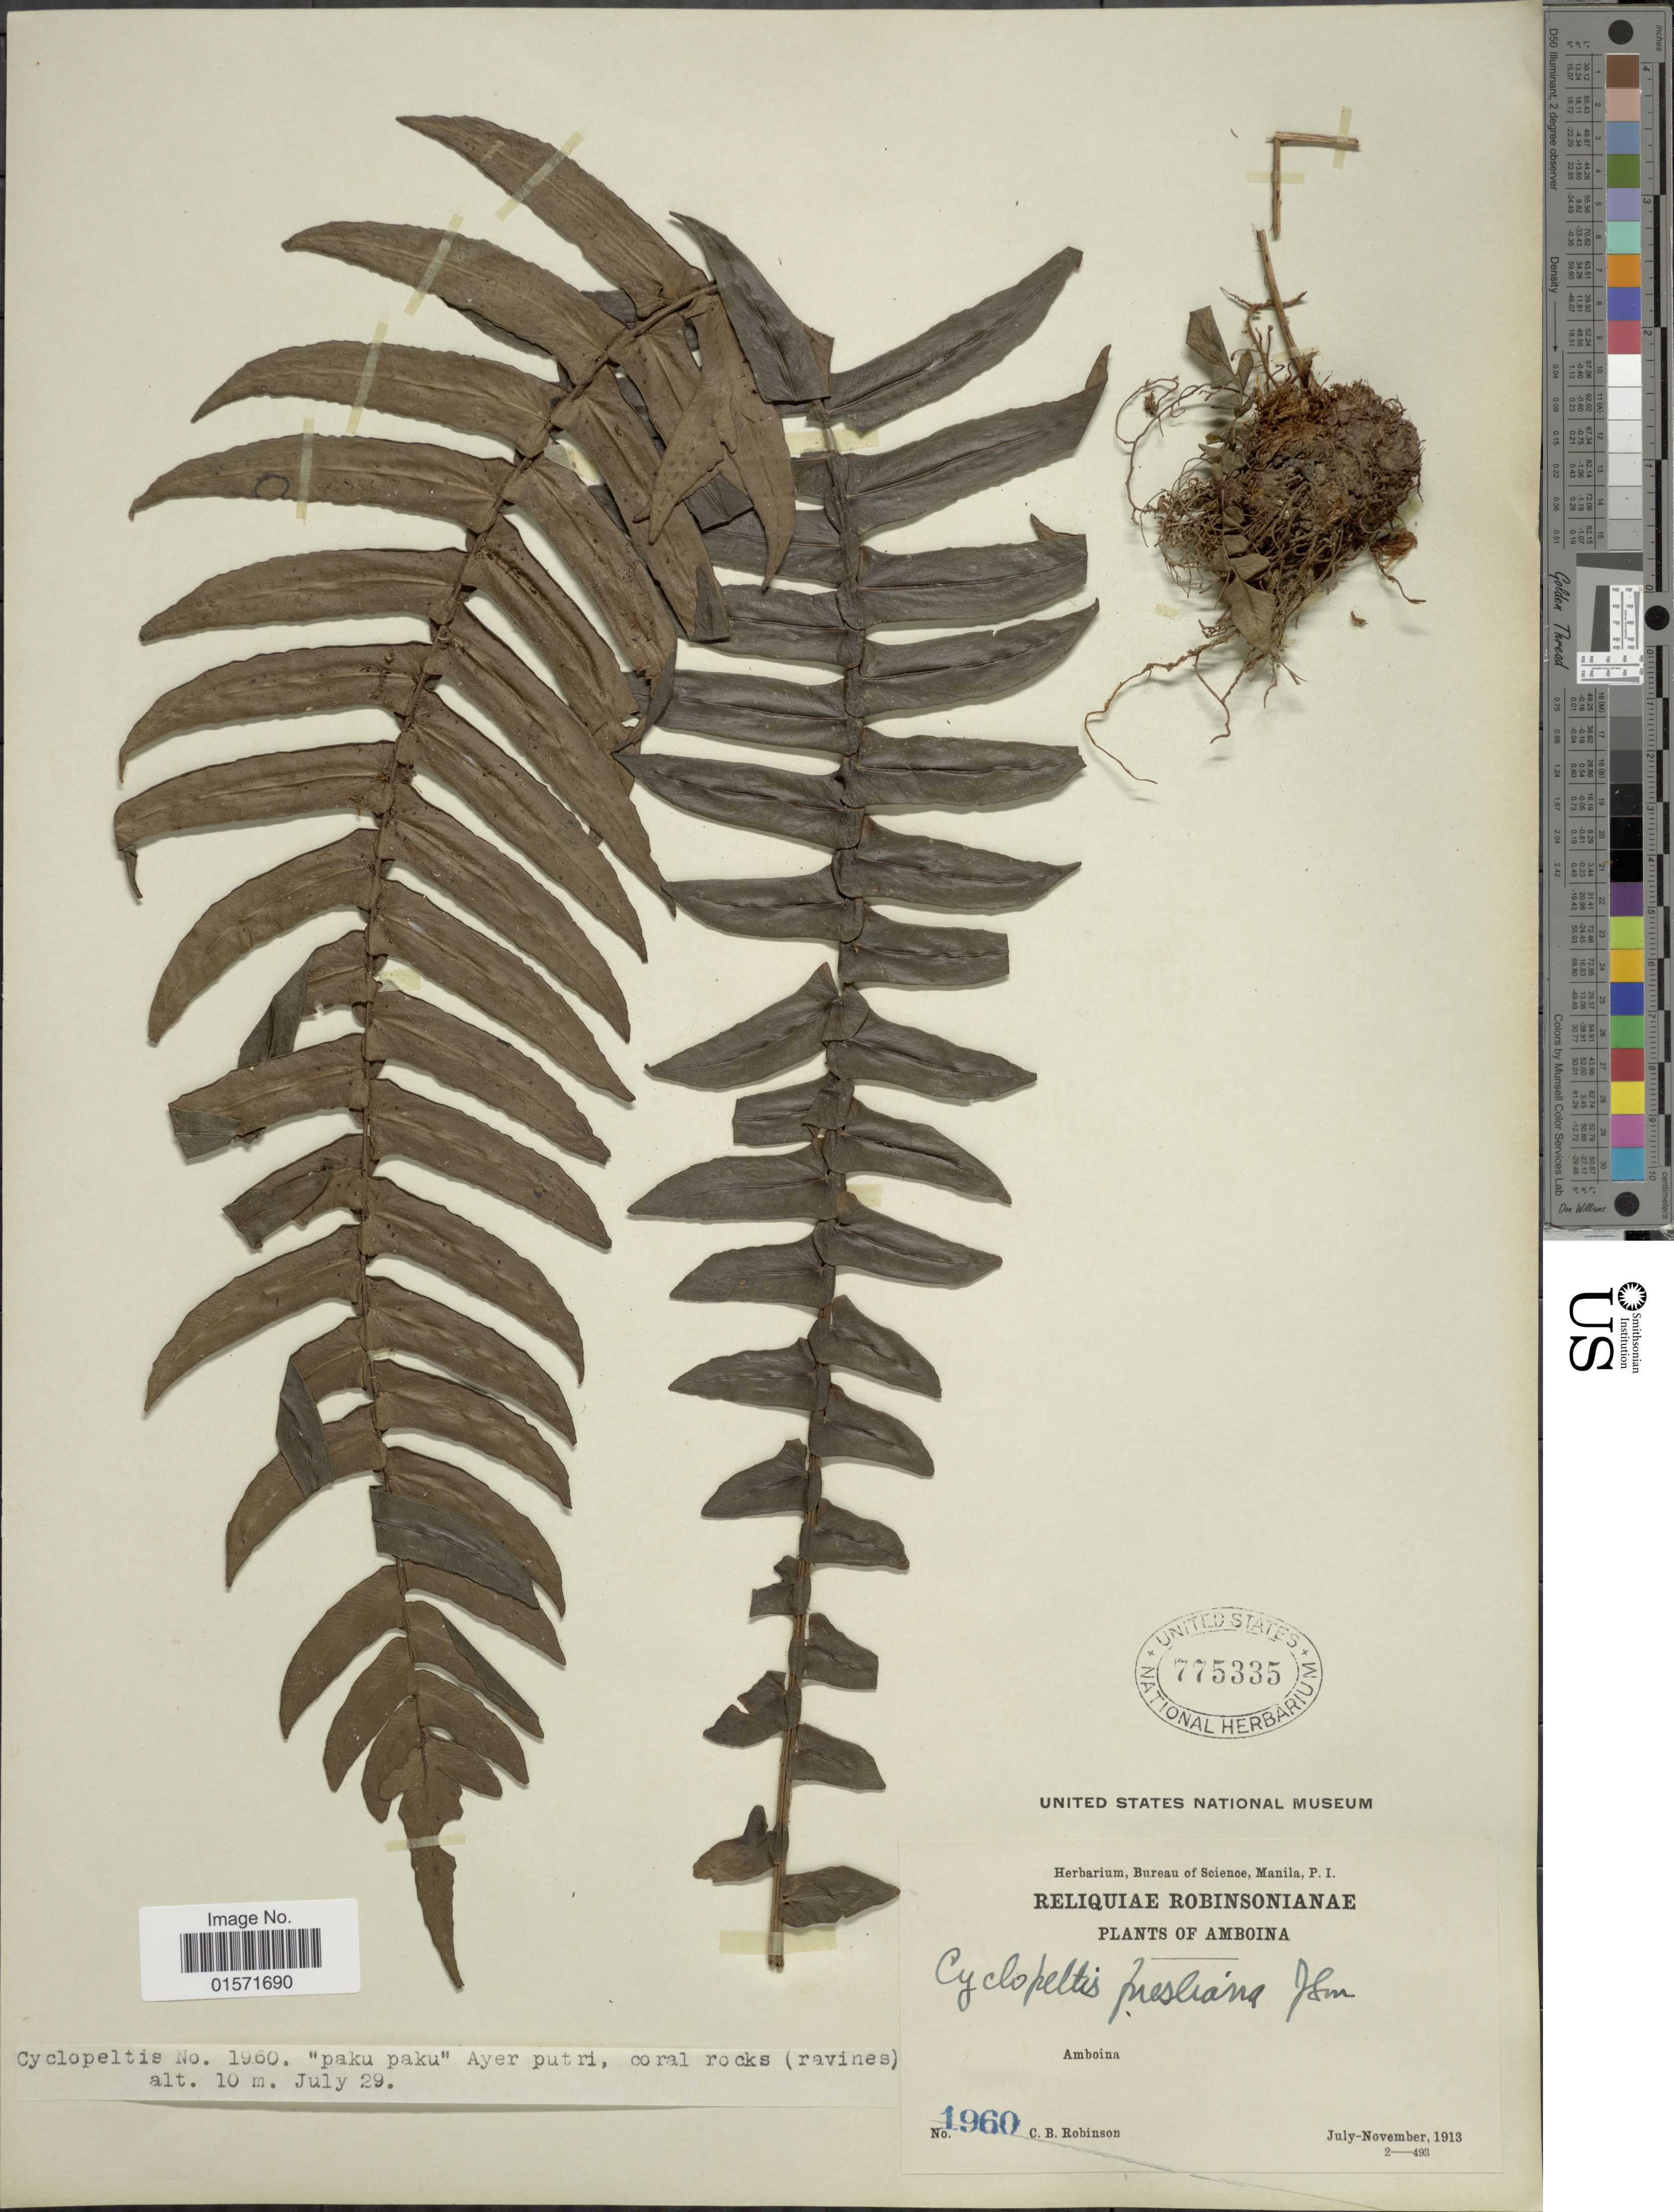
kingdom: Plantae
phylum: Tracheophyta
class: Polypodiopsida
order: Polypodiales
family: Lomariopsidaceae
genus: Cyclopeltis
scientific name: Cyclopeltis presliana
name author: (Mett.) Berkeley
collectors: C. Robinson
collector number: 1960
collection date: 1913-07/1913-11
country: Indonesia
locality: Amboina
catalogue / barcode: US 775335